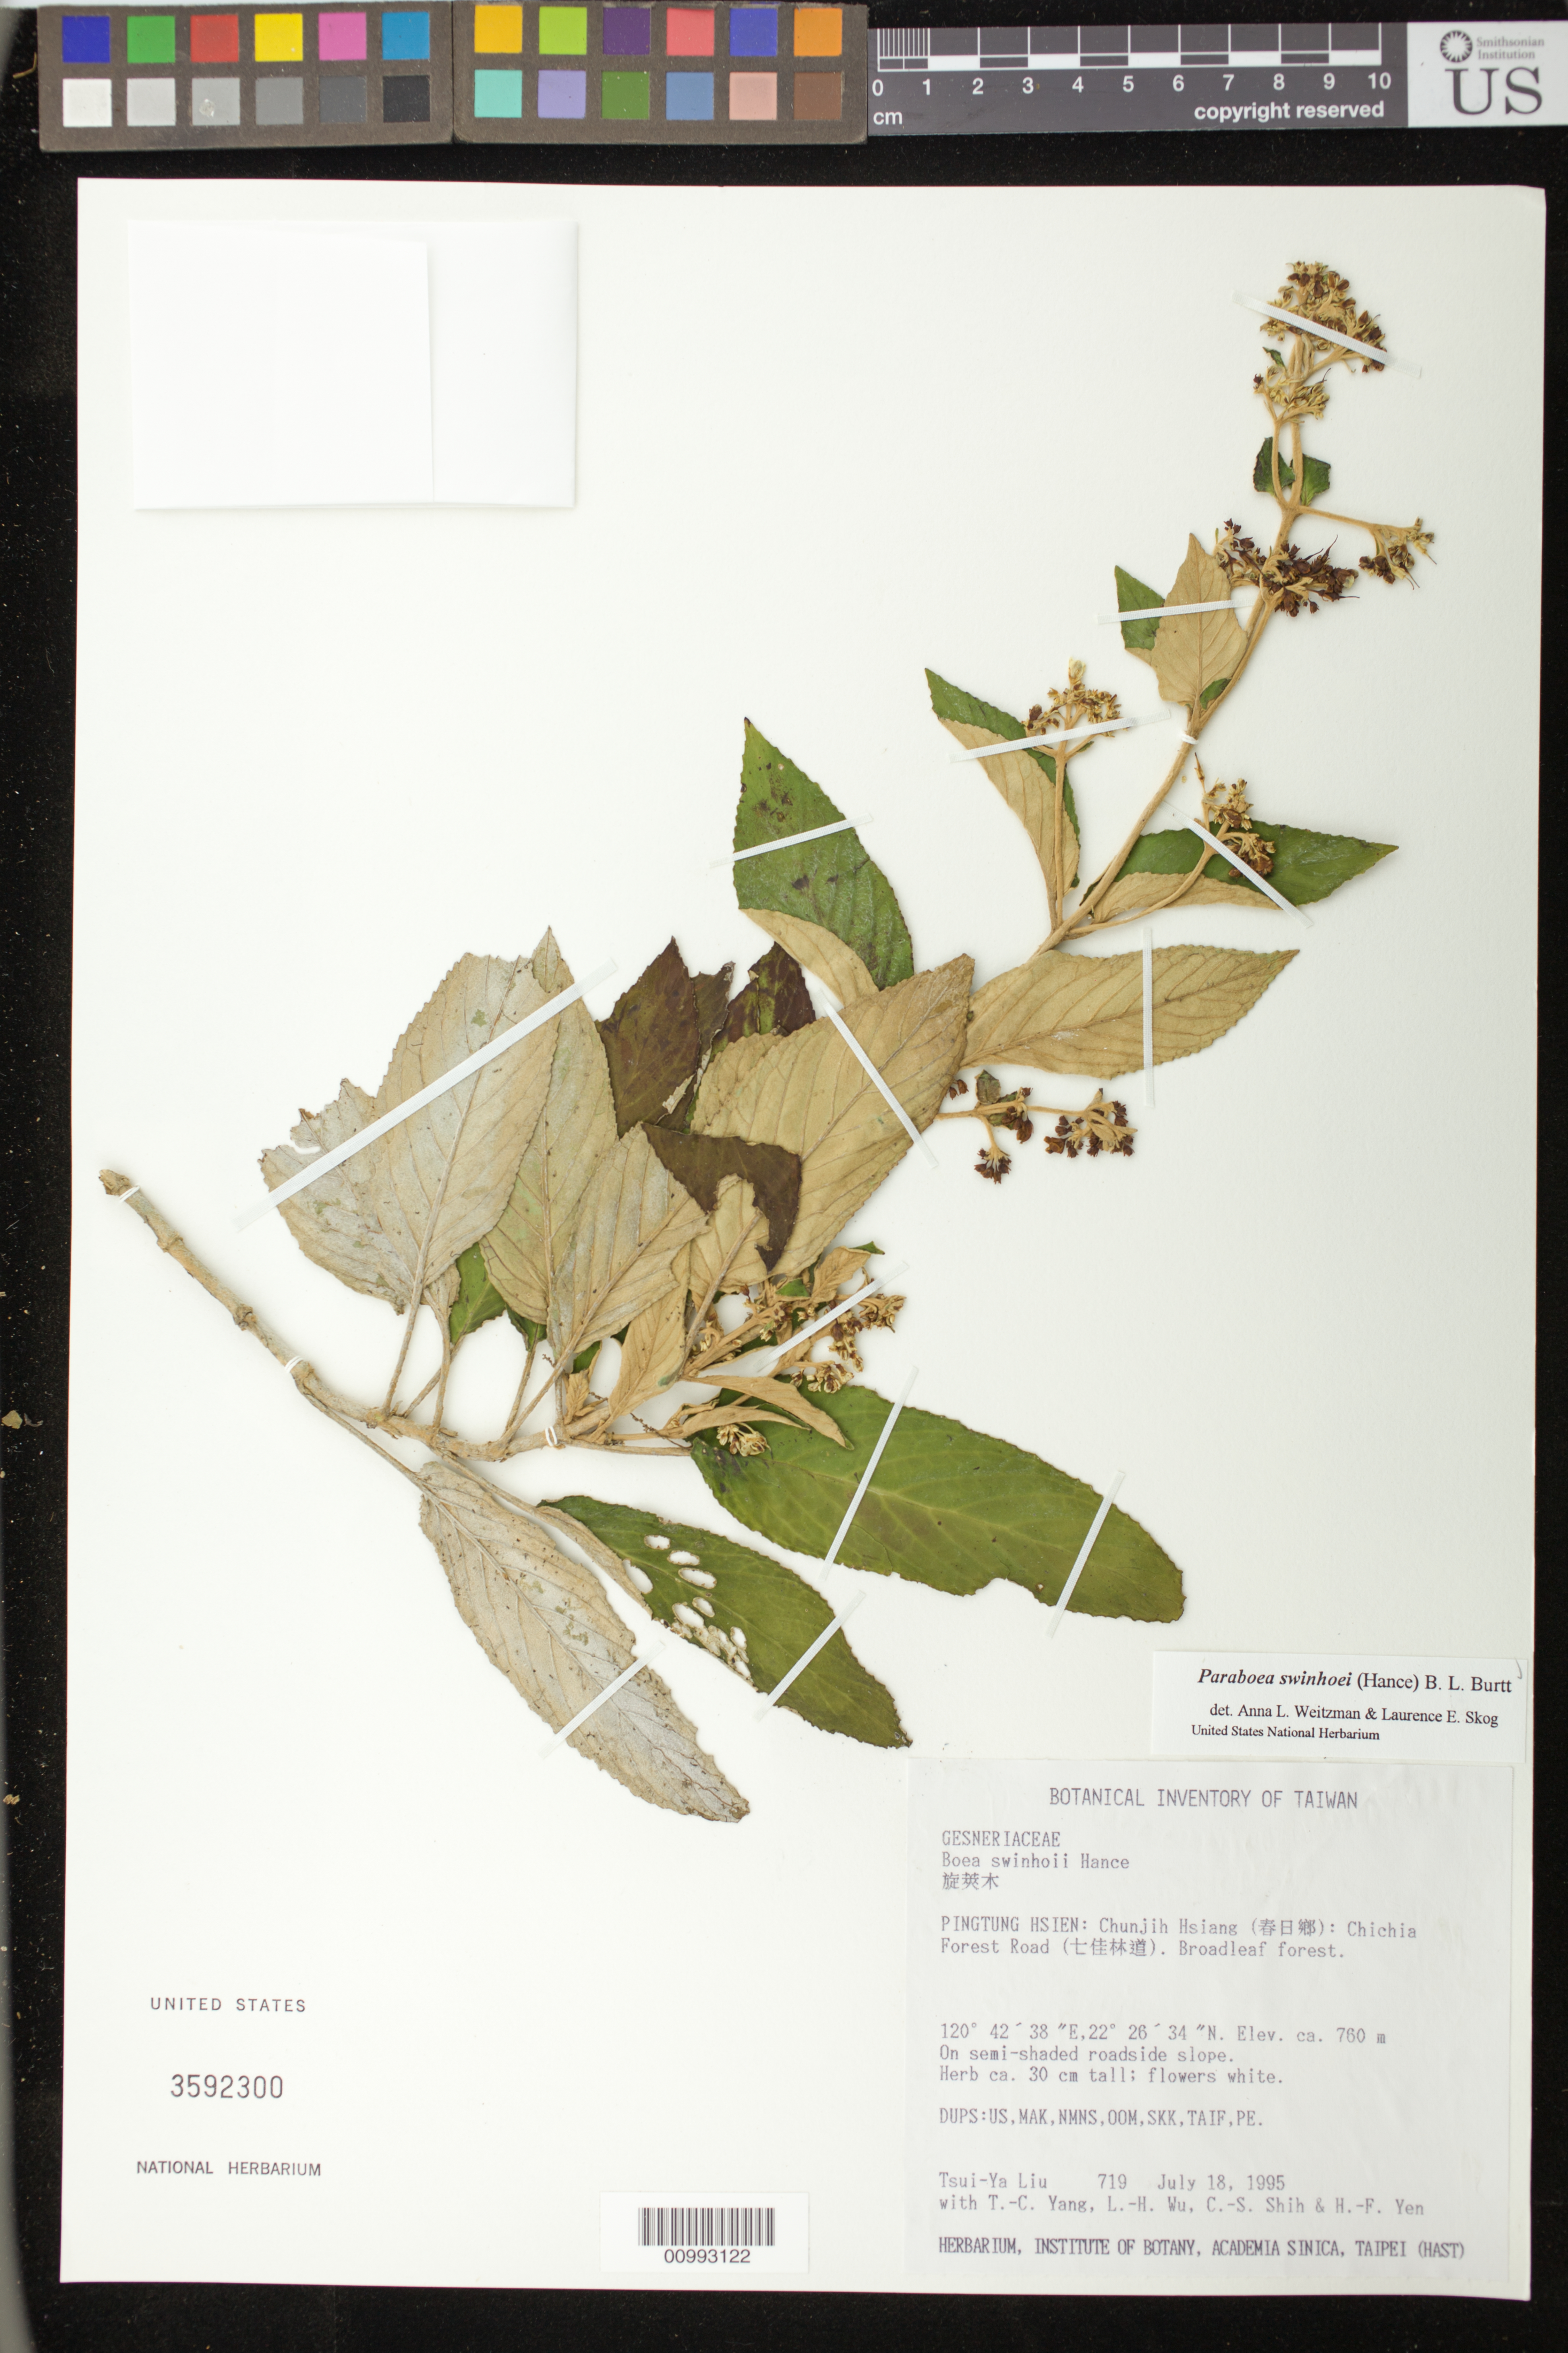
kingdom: Plantae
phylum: Tracheophyta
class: Magnoliopsida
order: Lamiales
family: Gesneriaceae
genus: Paraboea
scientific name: Paraboea swinhoei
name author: (Hance) B.L. Burtt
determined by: Weitzman, A. L.; Skog, L. E.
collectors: T. Liu, T. Yang, L. Wu, C. Shih & H. Yen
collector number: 719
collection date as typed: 18 Jul 1995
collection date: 1995-07-18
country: Taiwan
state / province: Pingtung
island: Taiwan [Formosa]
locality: Pingtung Hsien: Chunjih Hsiang, Chichia Forest Road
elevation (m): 760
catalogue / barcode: US 3592300